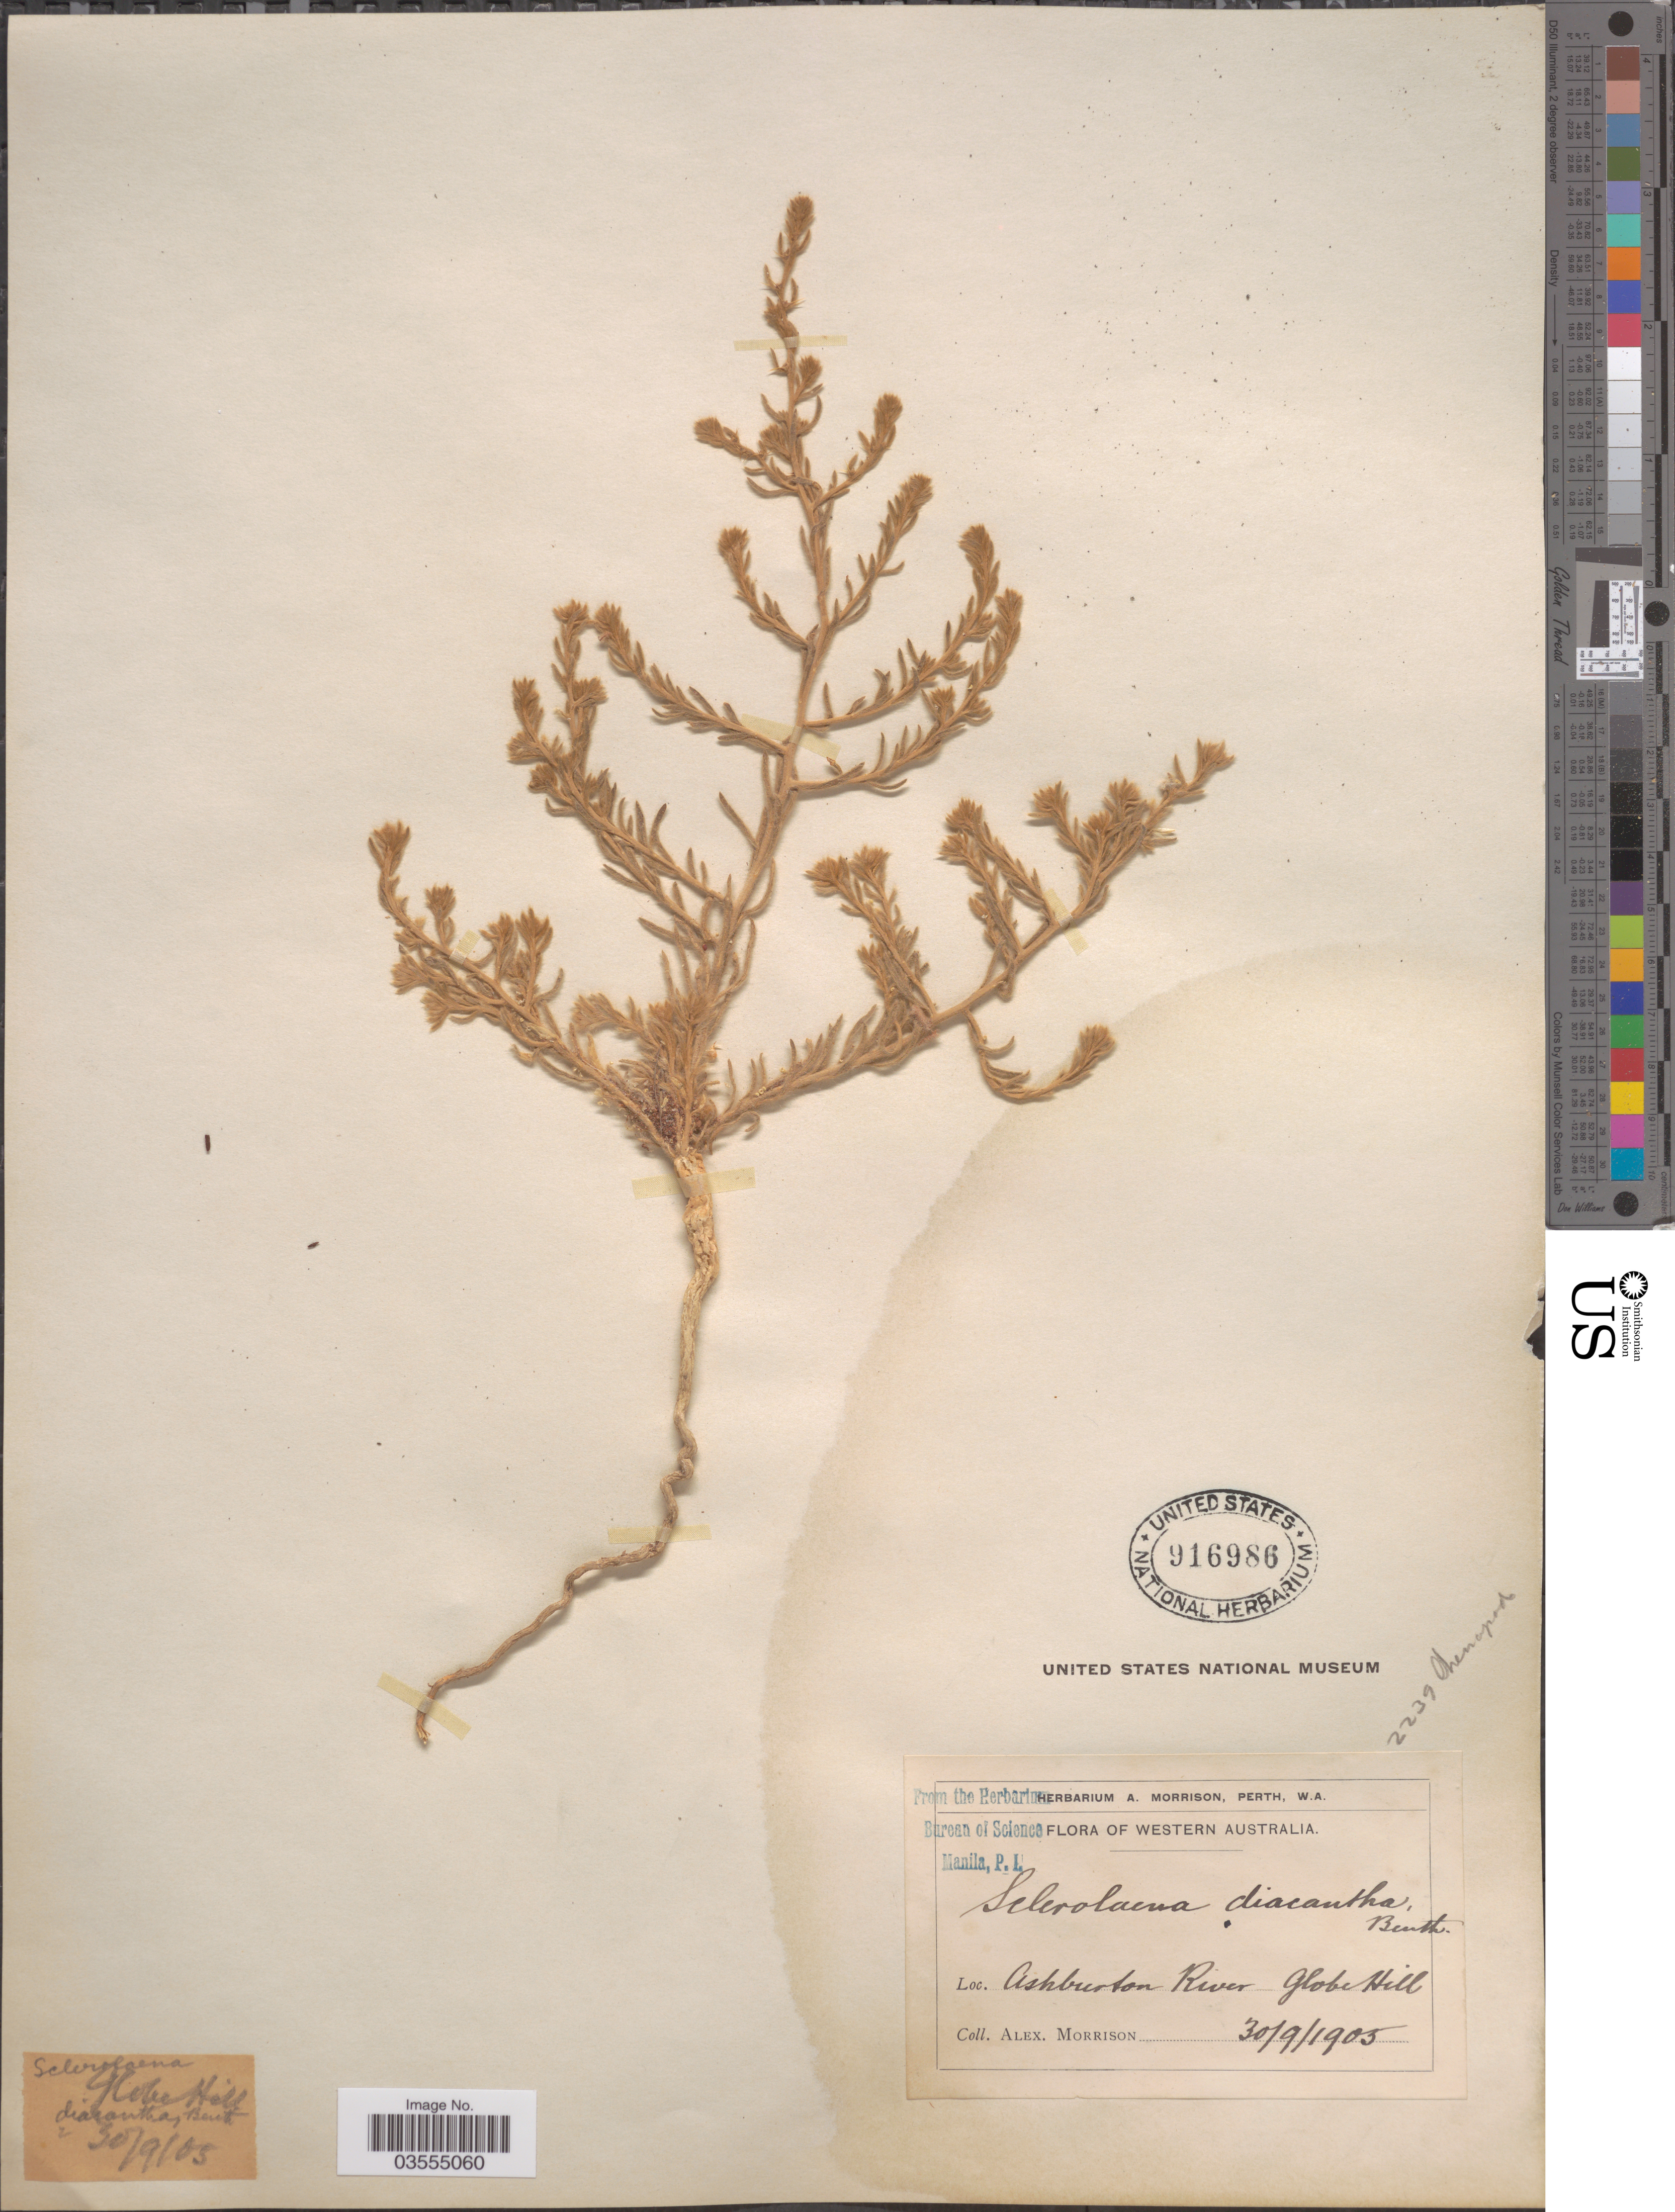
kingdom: Plantae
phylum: Tracheophyta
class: Magnoliopsida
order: Caryophyllales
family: Amaranthaceae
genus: Sclerolaena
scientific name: Sclerolaena diacantha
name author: (Nees) Benth.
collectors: A. Morrison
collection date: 1905-09-30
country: Australia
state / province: Western Australia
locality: Ashburton river Globe Hill.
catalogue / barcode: US 916986